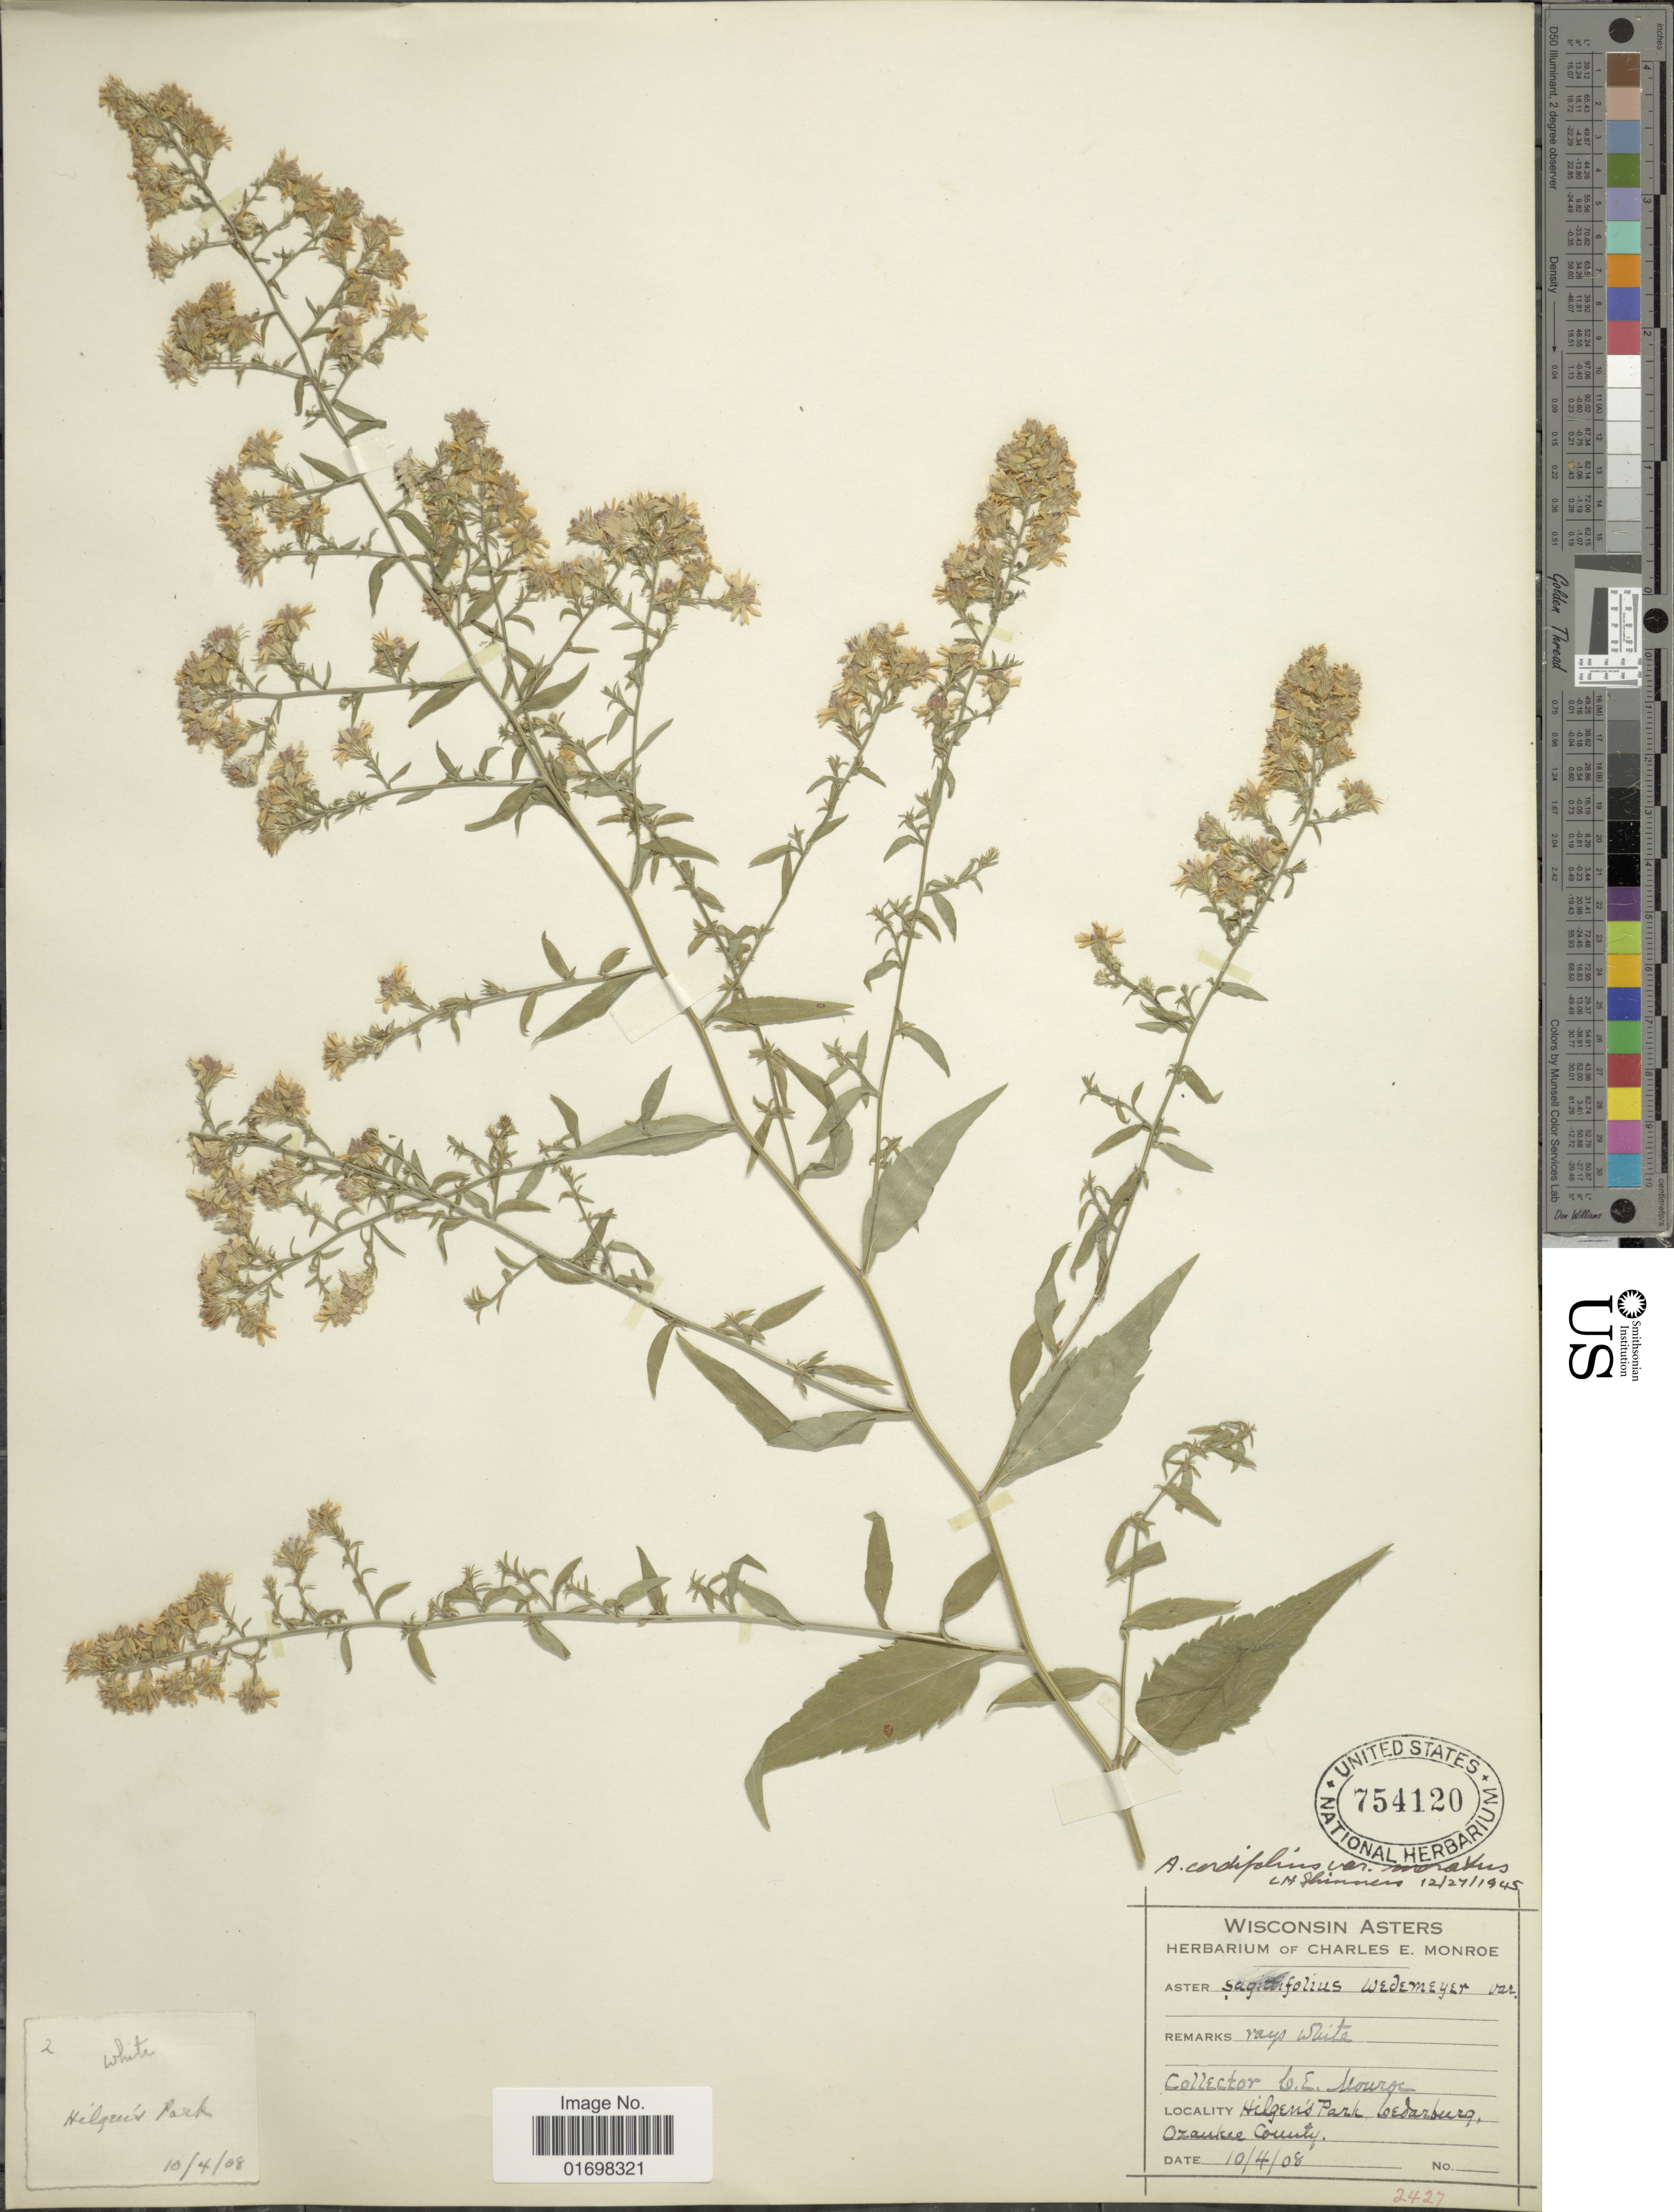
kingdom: Plantae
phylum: Tracheophyta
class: Magnoliopsida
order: Asterales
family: Asteraceae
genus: Symphyotrichum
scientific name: Symphyotrichum cordifolium var. moratum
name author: (Shinners) G.L. Nesom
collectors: C. Monroe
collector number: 2427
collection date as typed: Transcribed d/m/y: 4/10/8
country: United States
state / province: Wisconsin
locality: Hilgen's Park, Cedarburg, Ozaukee County.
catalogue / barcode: US 754120